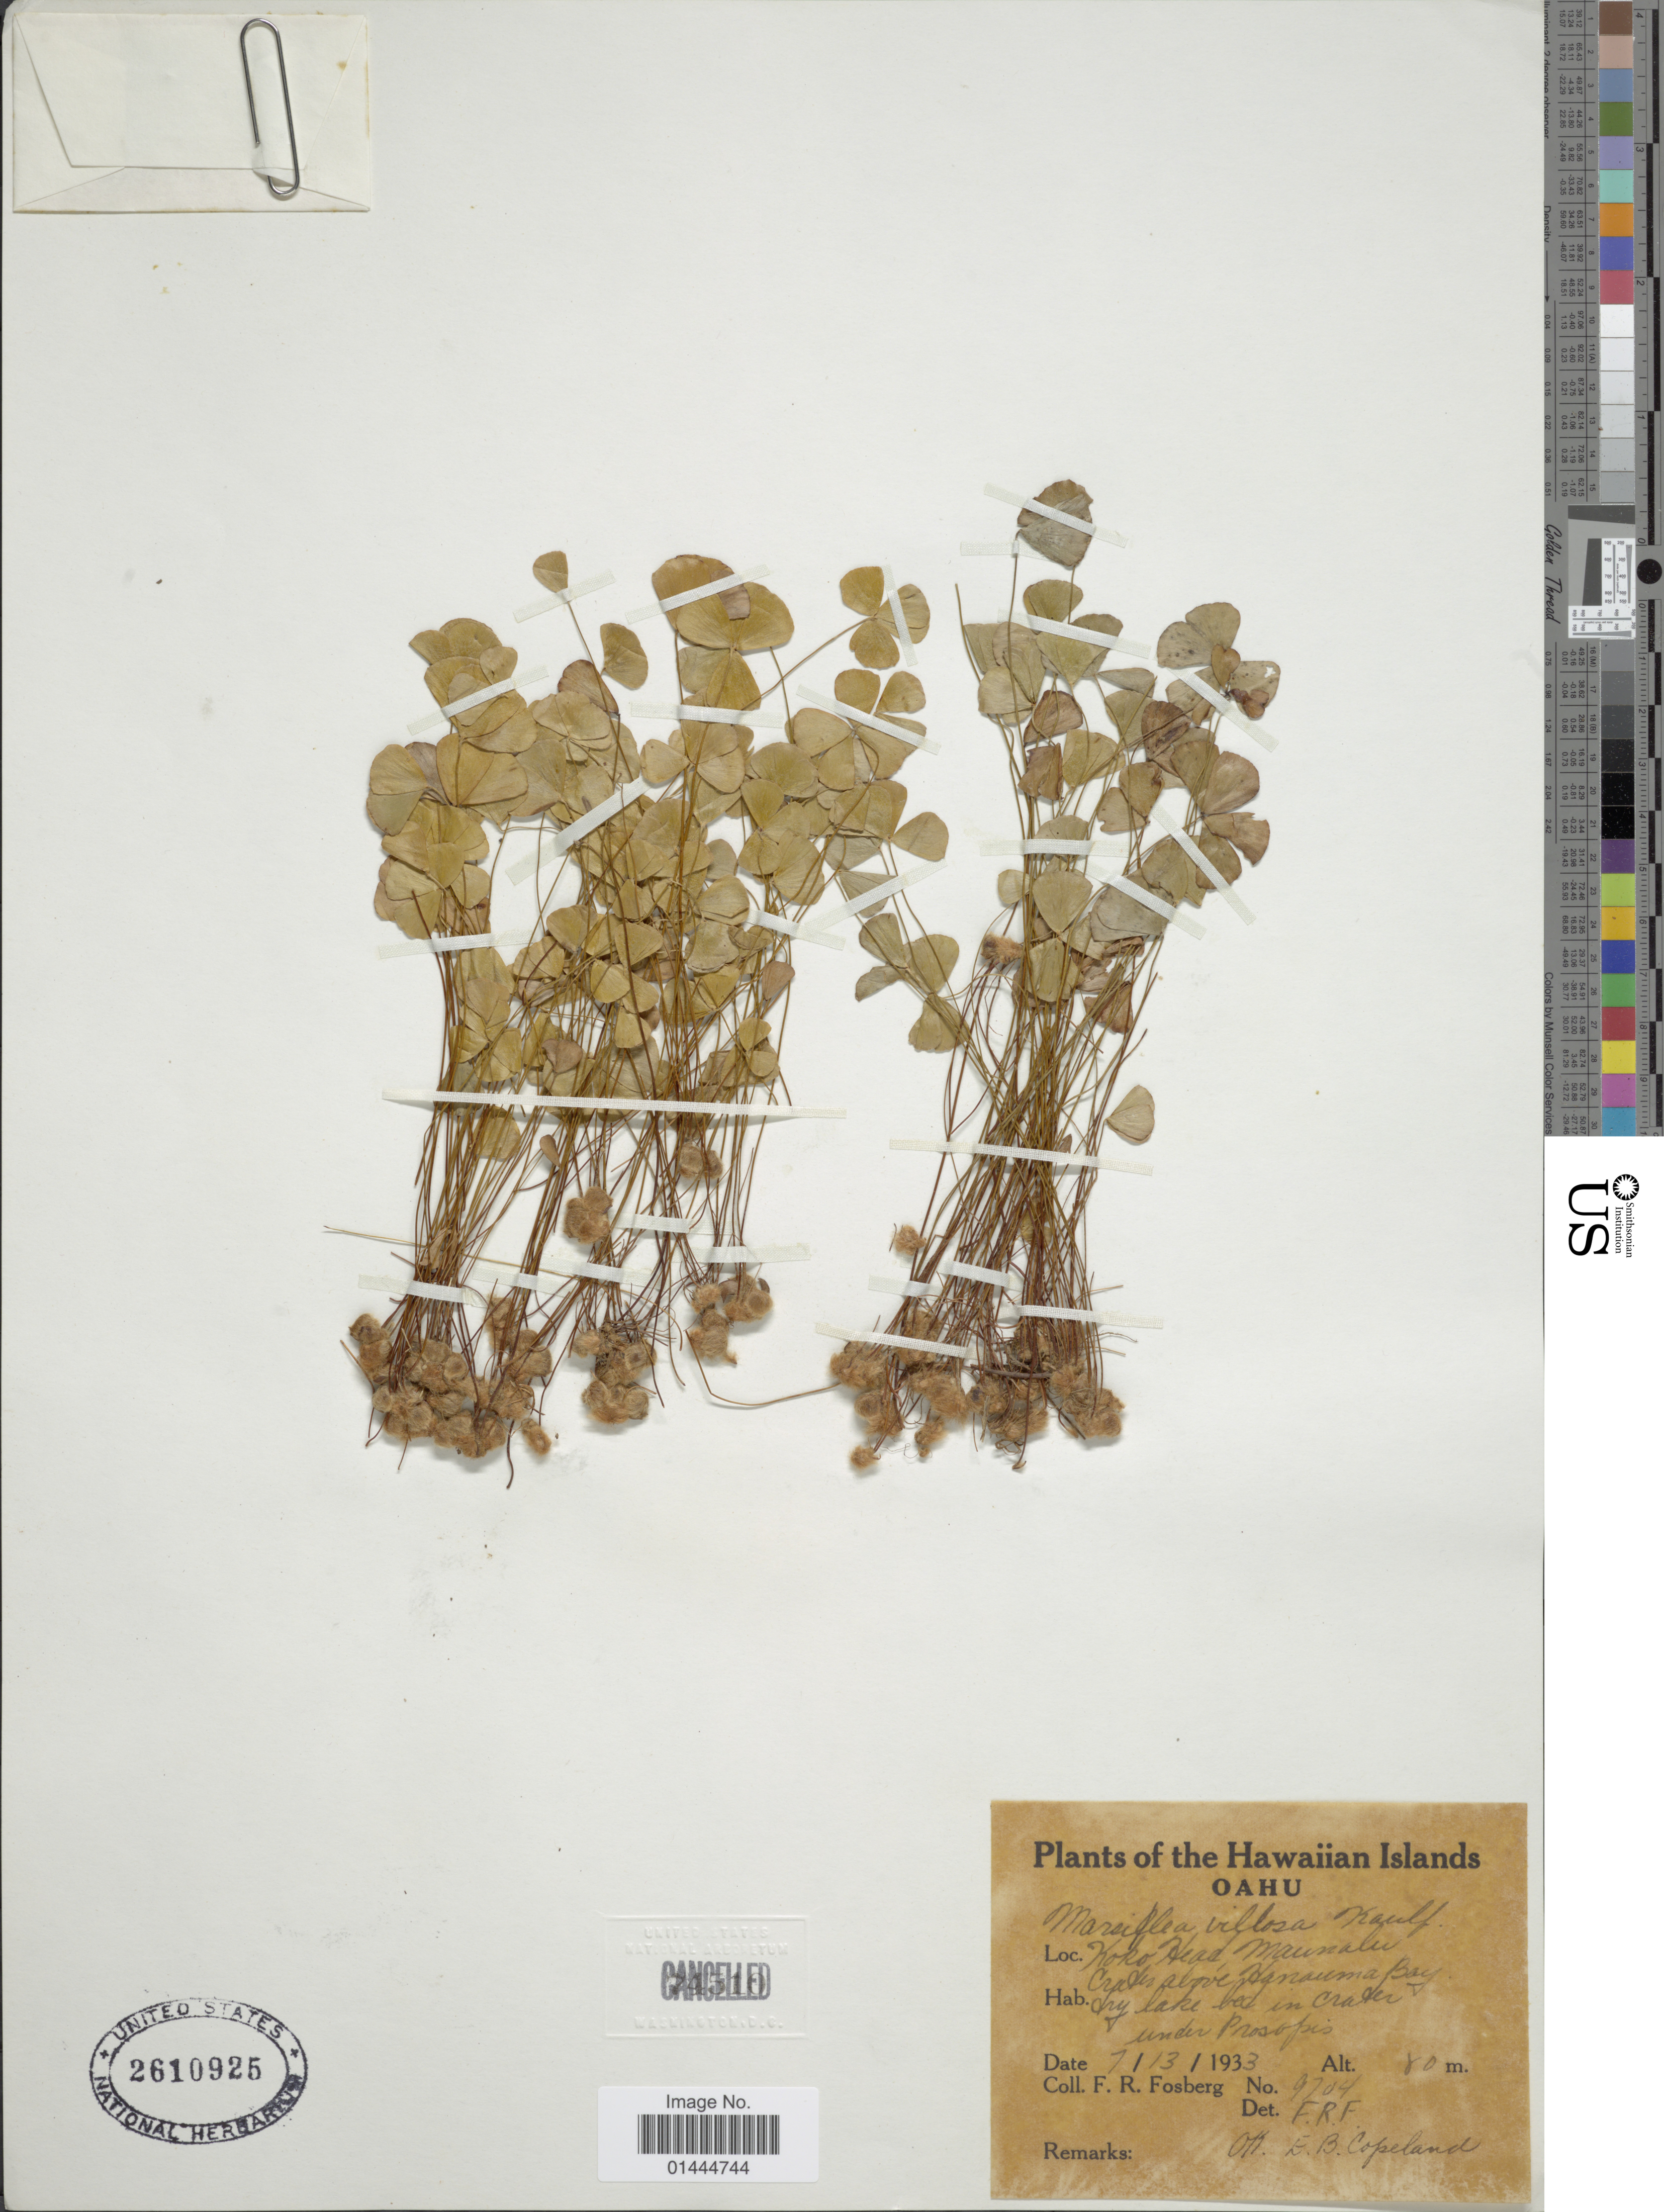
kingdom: Plantae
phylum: Tracheophyta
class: Polypodiopsida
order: Salviniales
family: Marsileaceae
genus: Marsilea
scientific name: Marsilea villosa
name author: Kaulf.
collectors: F. R. Fosberg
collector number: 9704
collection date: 1933-07-13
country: United States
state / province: Hawaii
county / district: Honolulu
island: Oahu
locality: Crater above Hanauma Bay, dry lake bed in crater under Prosopis. Koko Head, Maunalu [Maunalua].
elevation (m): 80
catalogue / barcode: US 2610925